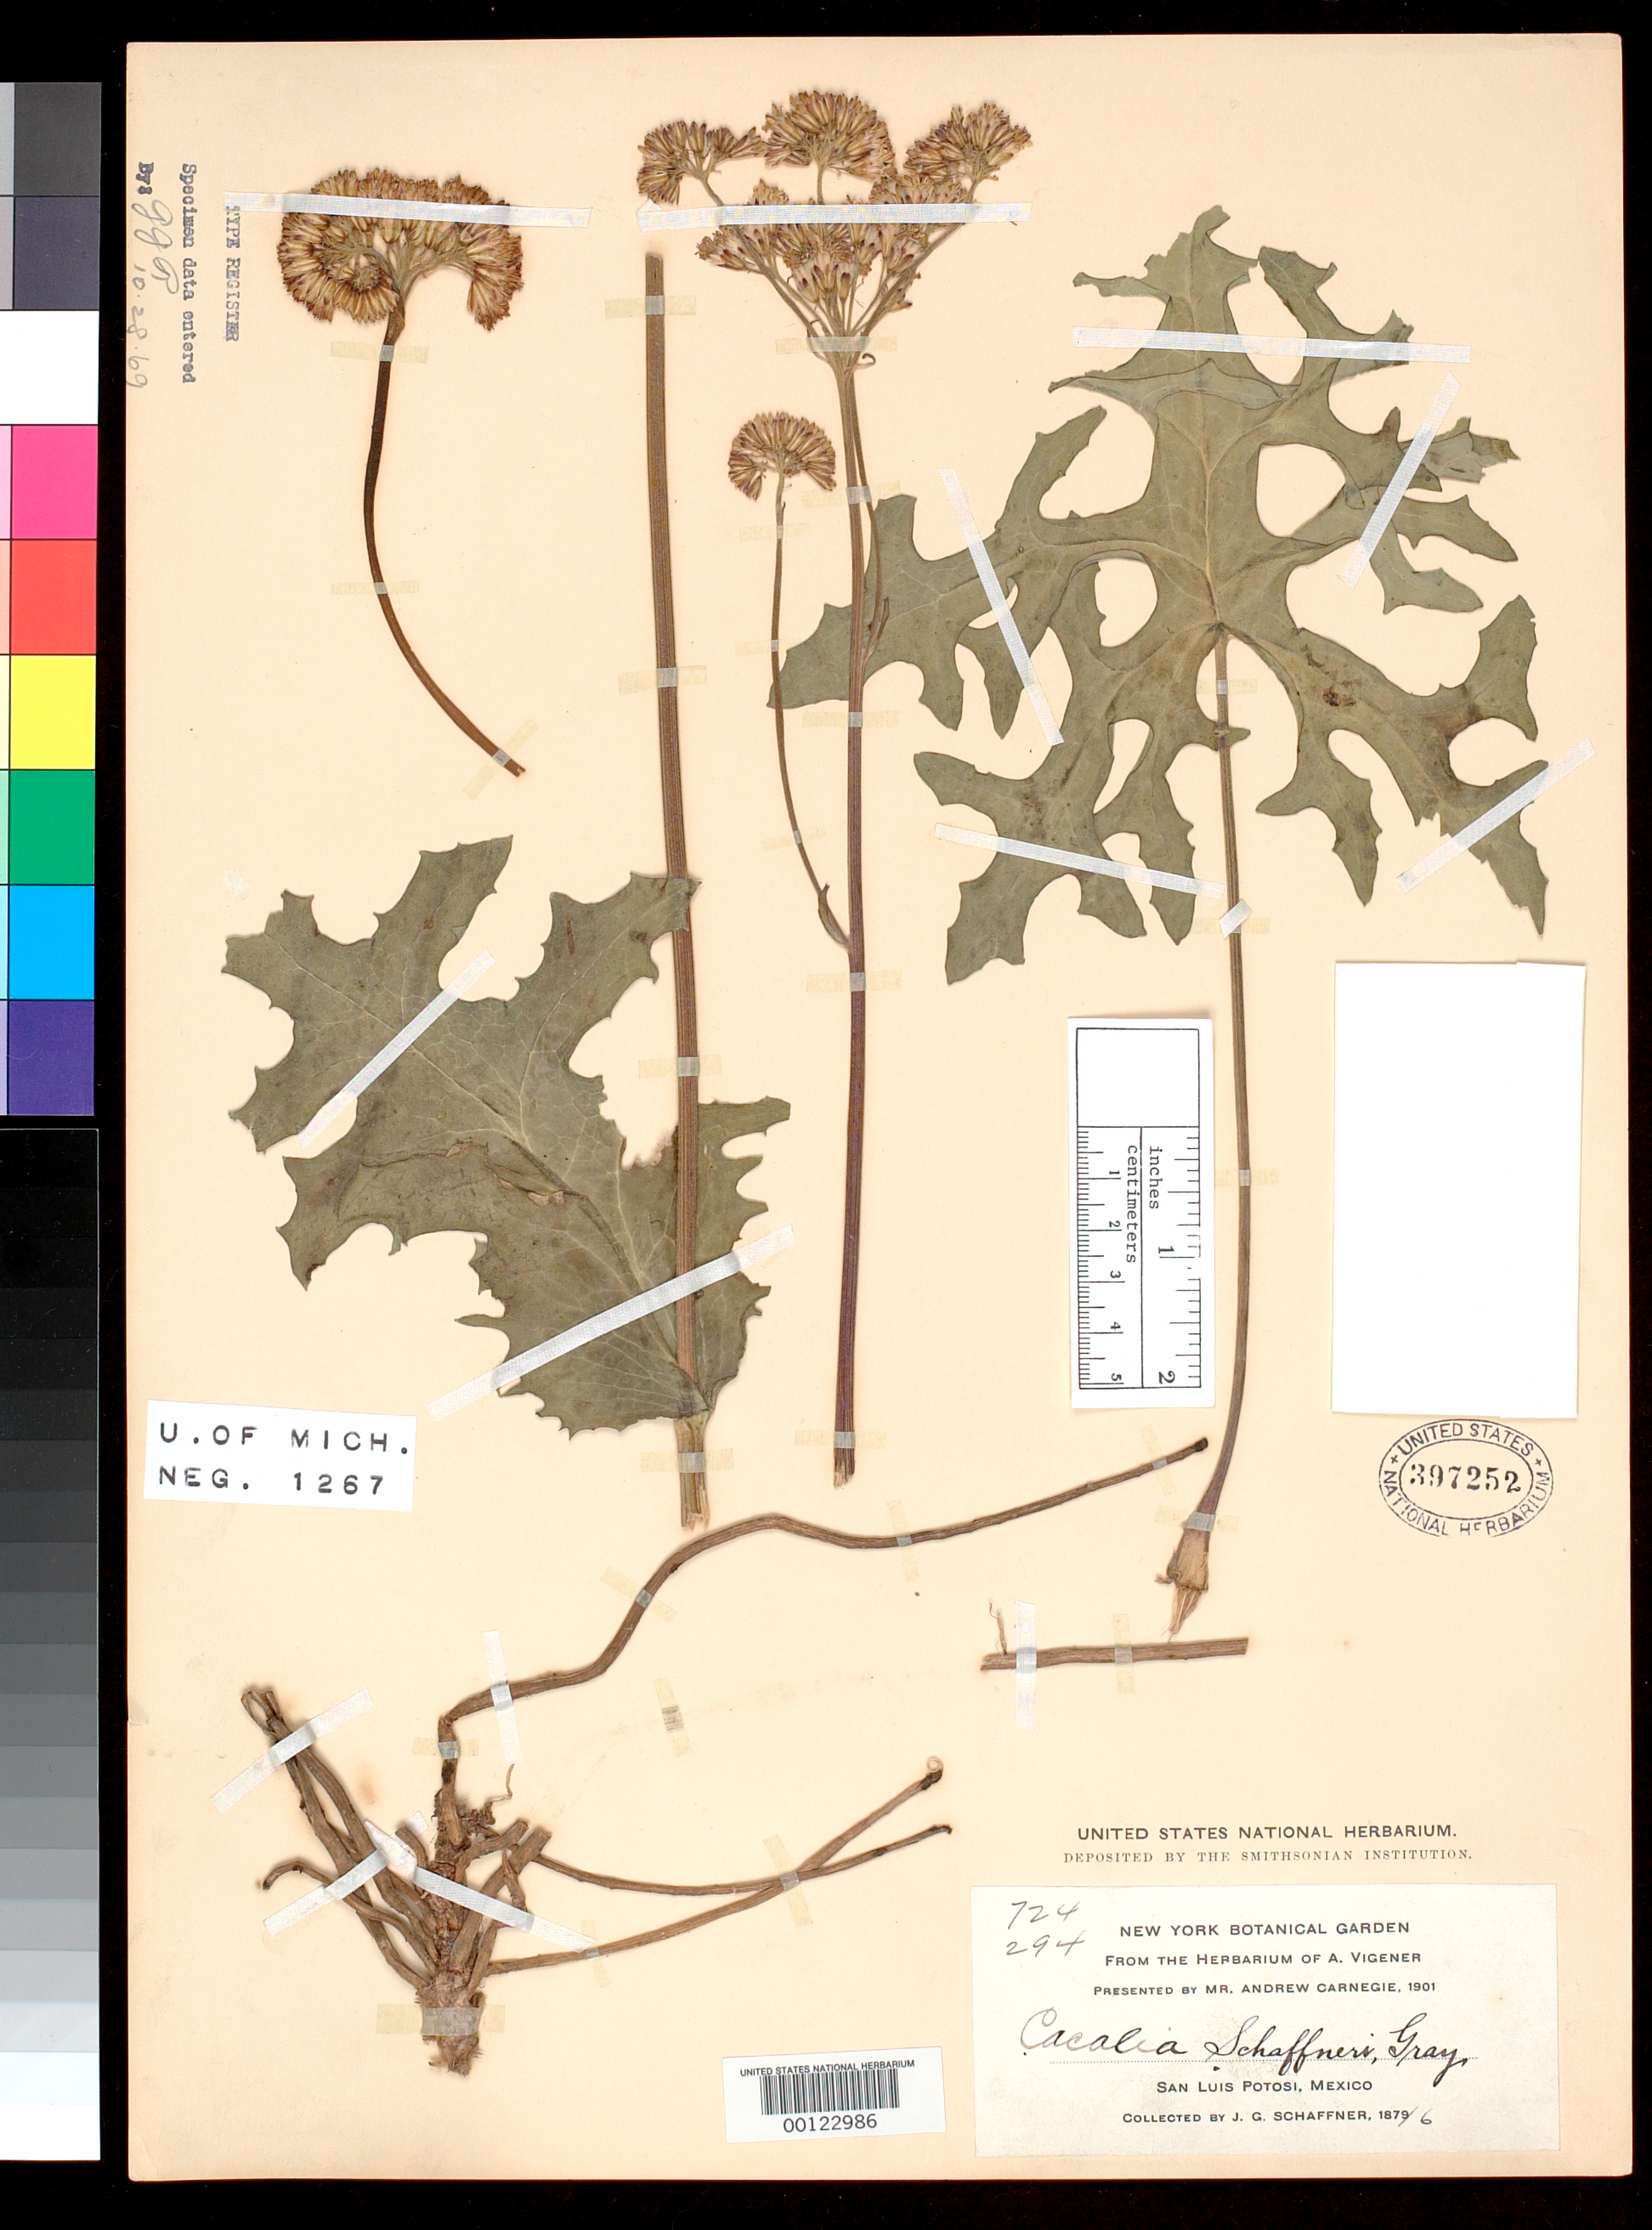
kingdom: Plantae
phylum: Tracheophyta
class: Magnoliopsida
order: Asterales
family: Asteraceae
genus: Cacalia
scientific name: Cacalia schaffneri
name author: A. Gray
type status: Isosyntype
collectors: J. G. Schaffner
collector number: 724 / 294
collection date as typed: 1876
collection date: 1876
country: Mexico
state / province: San Luis Potosi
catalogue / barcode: US 397252